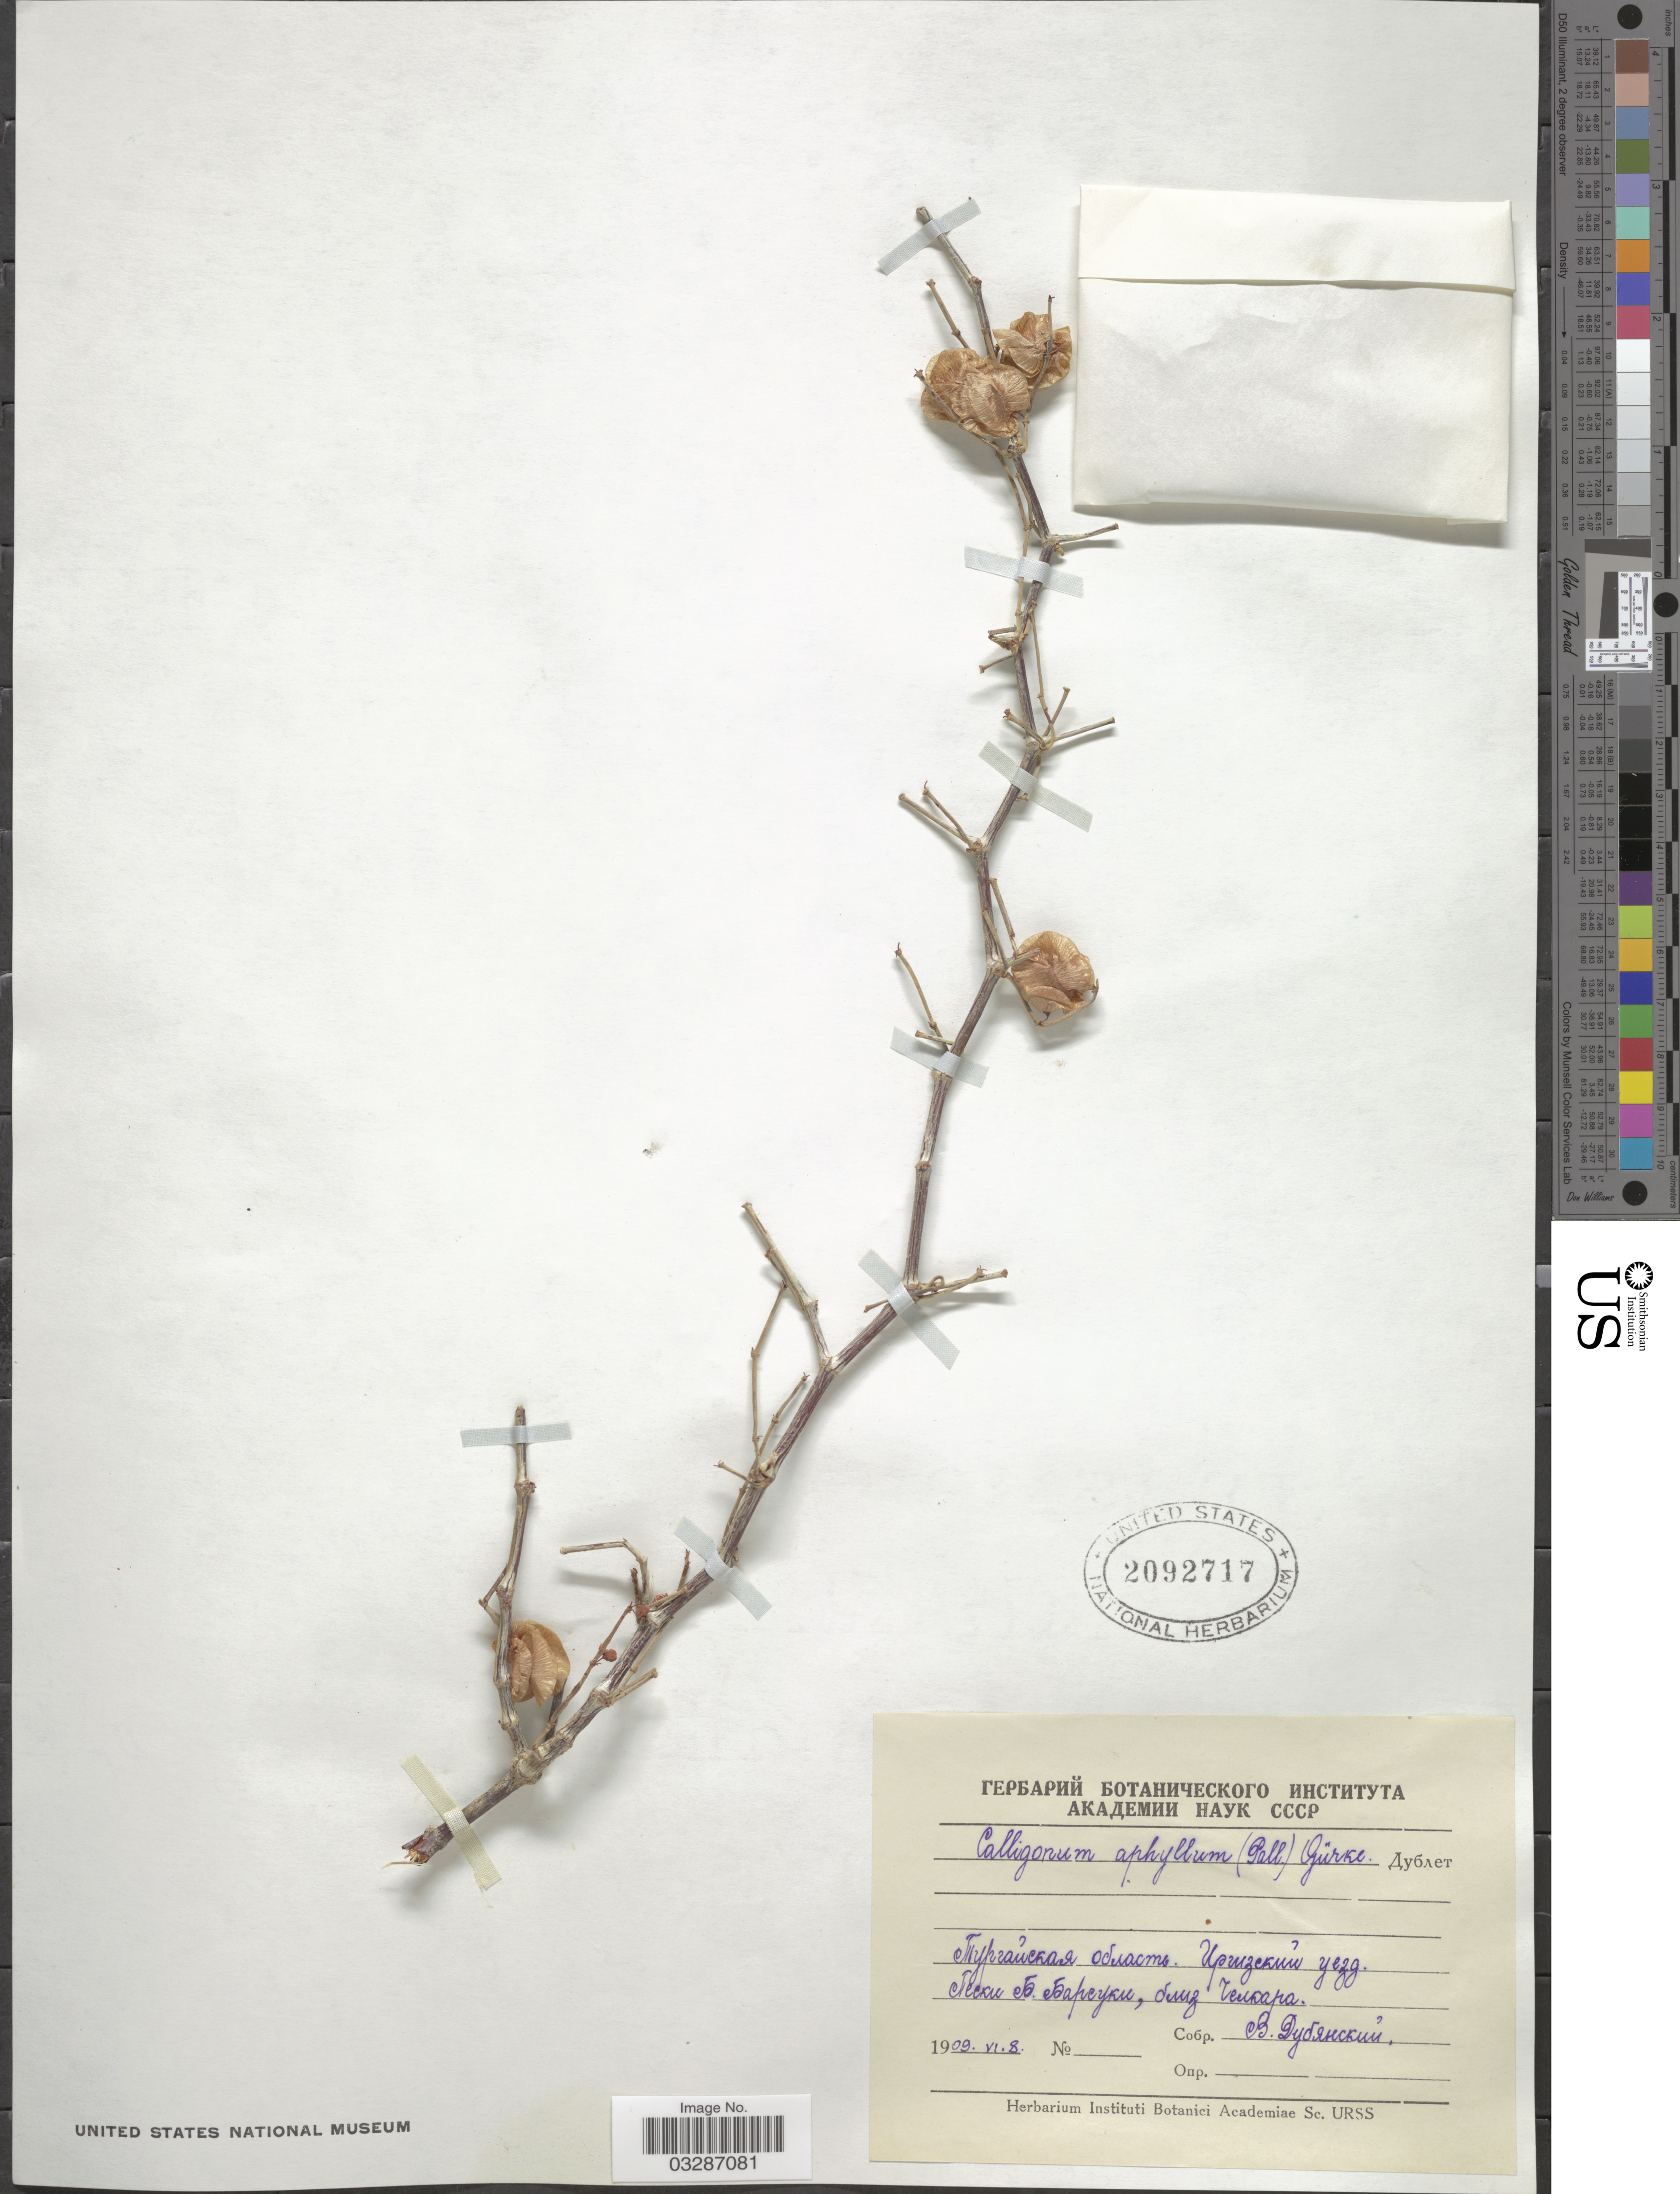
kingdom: Plantae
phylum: Tracheophyta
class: Magnoliopsida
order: Caryophyllales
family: Polygonaceae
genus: Calligonum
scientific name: Calligonum aphyllum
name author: (Pall.) Gürke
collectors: V. Dubyanskiy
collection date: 1909-06-08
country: Kazakhstan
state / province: Aqtobe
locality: Ulken Borsyq Qumy, near Shalqar.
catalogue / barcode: US 2092717